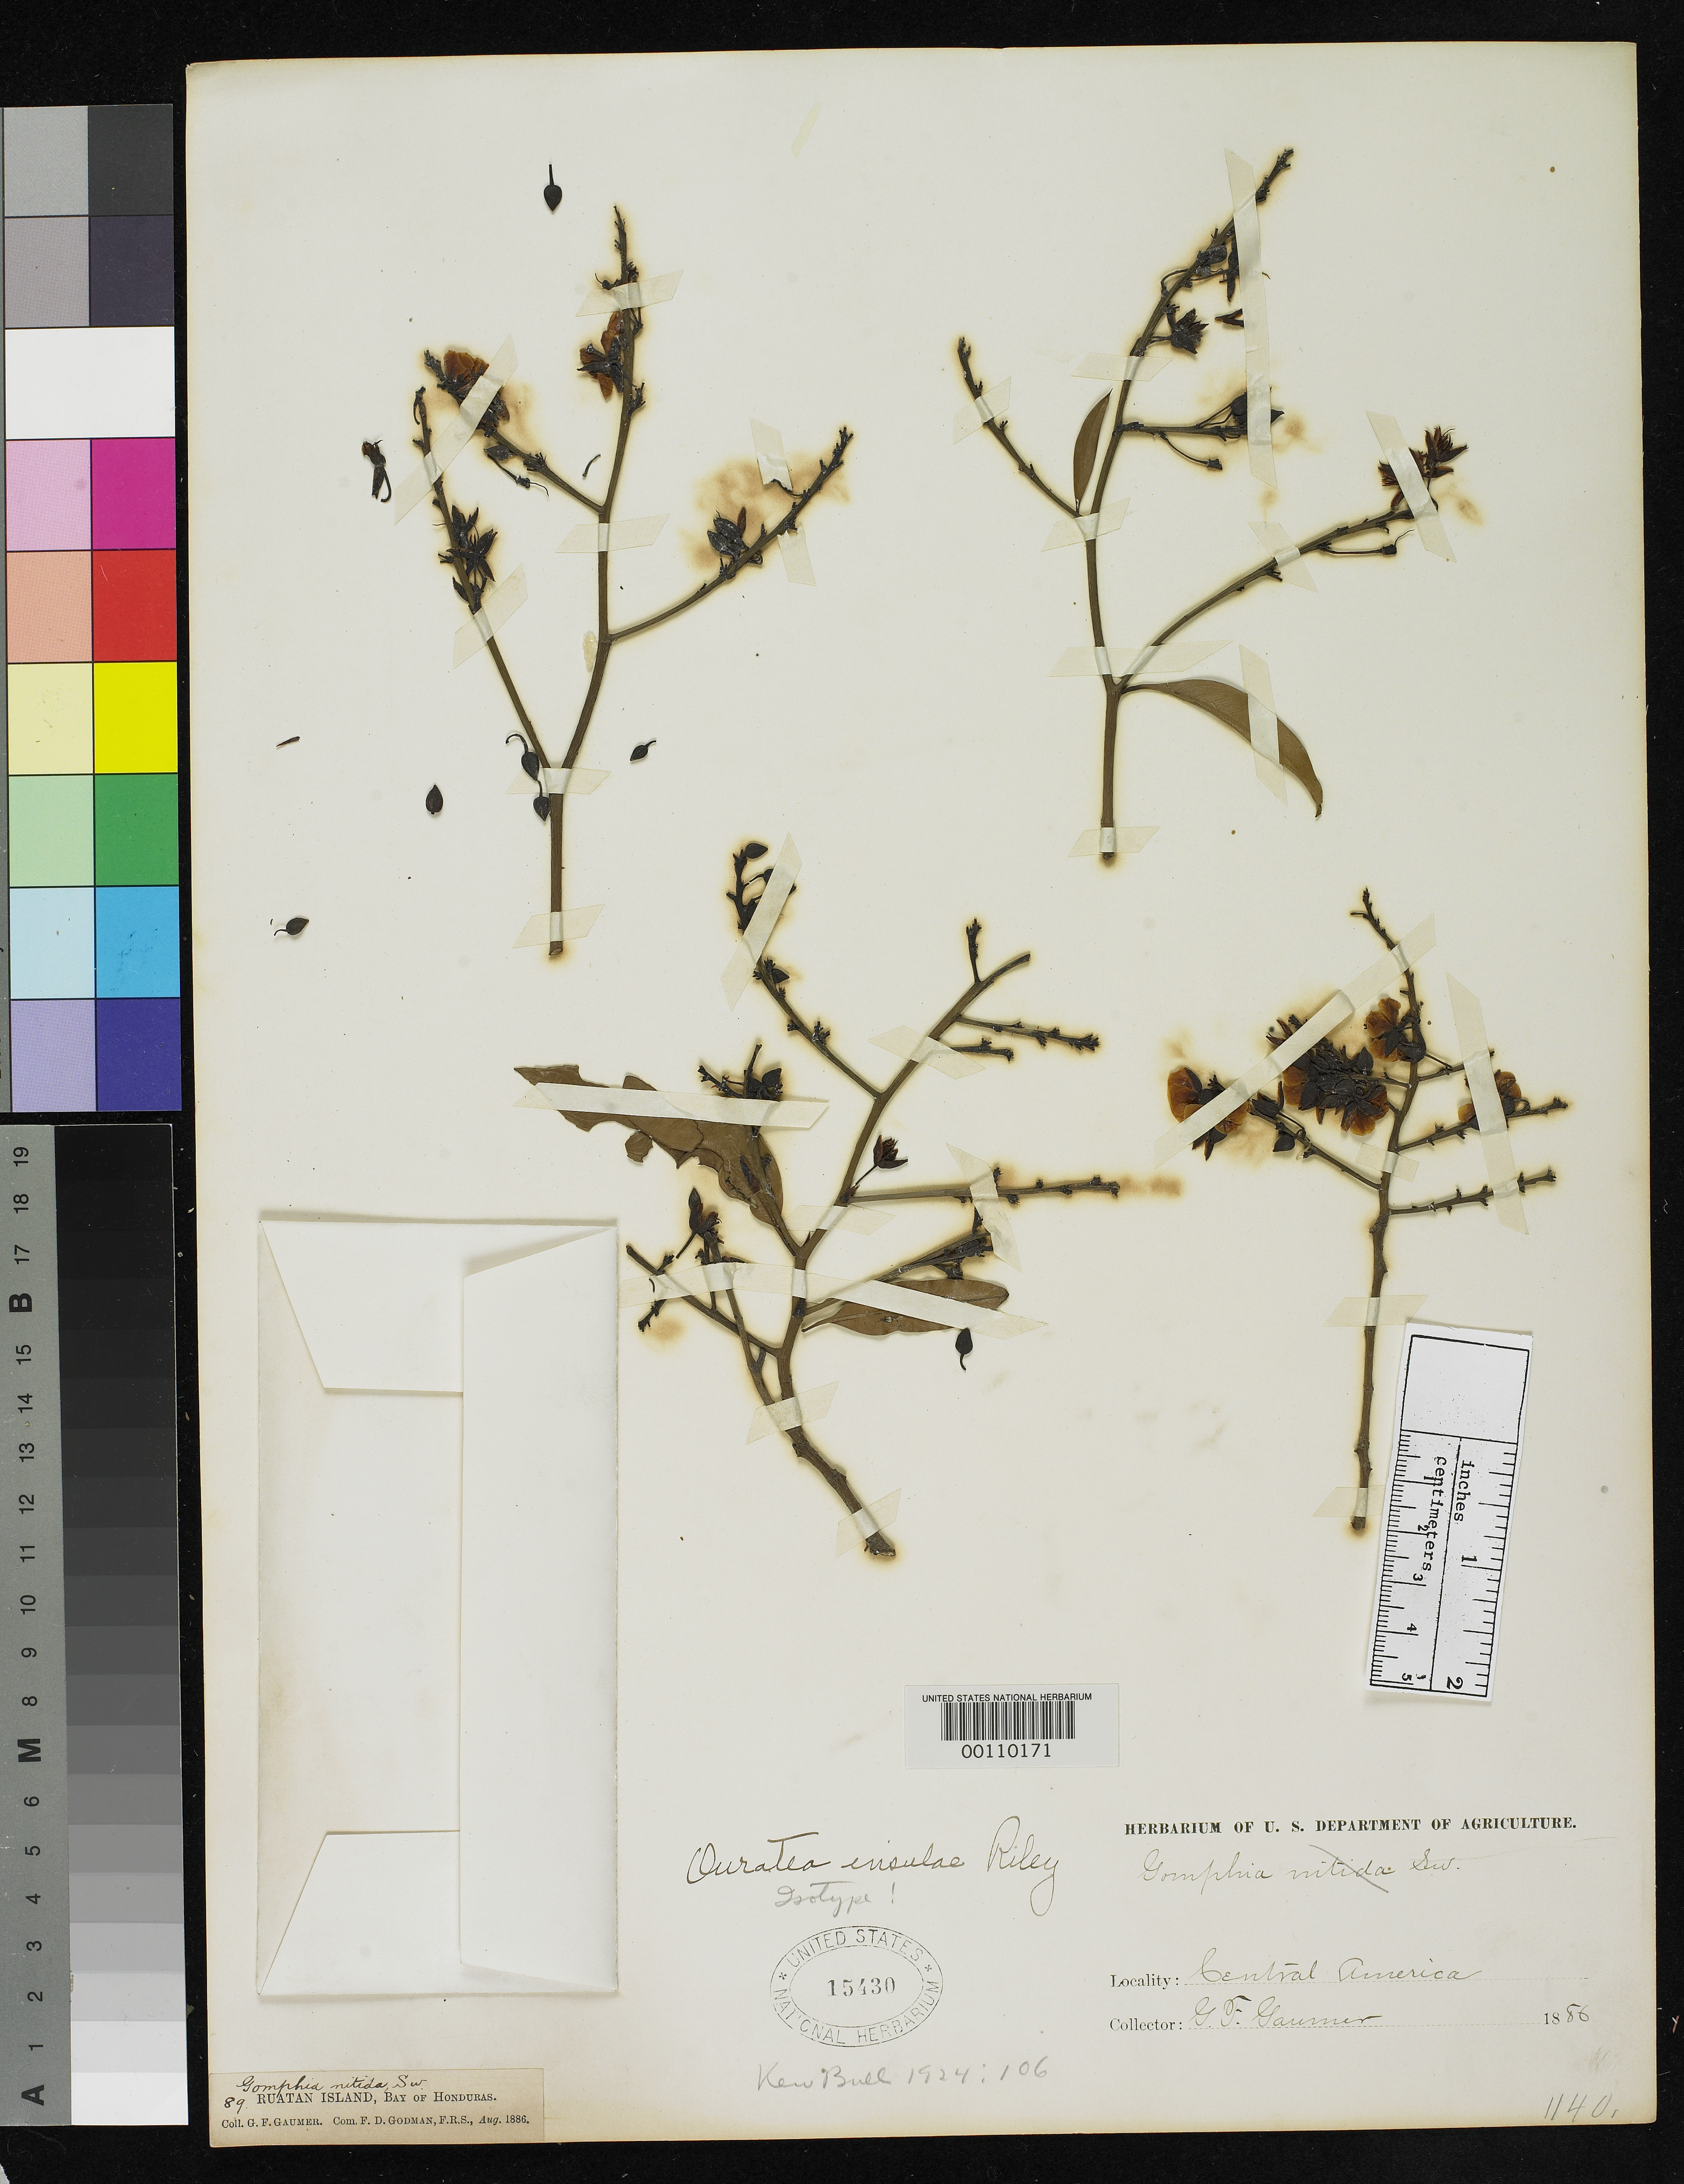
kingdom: Plantae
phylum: Tracheophyta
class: Magnoliopsida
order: Malpighiales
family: Ochnaceae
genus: Ouratea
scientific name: Ouratea insulae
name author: L. Riley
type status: Isotype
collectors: G. F. Gaumer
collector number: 89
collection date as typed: Aug 1886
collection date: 1886-08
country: Honduras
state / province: Islas de la Bahía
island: Roatan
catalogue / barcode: US 15130